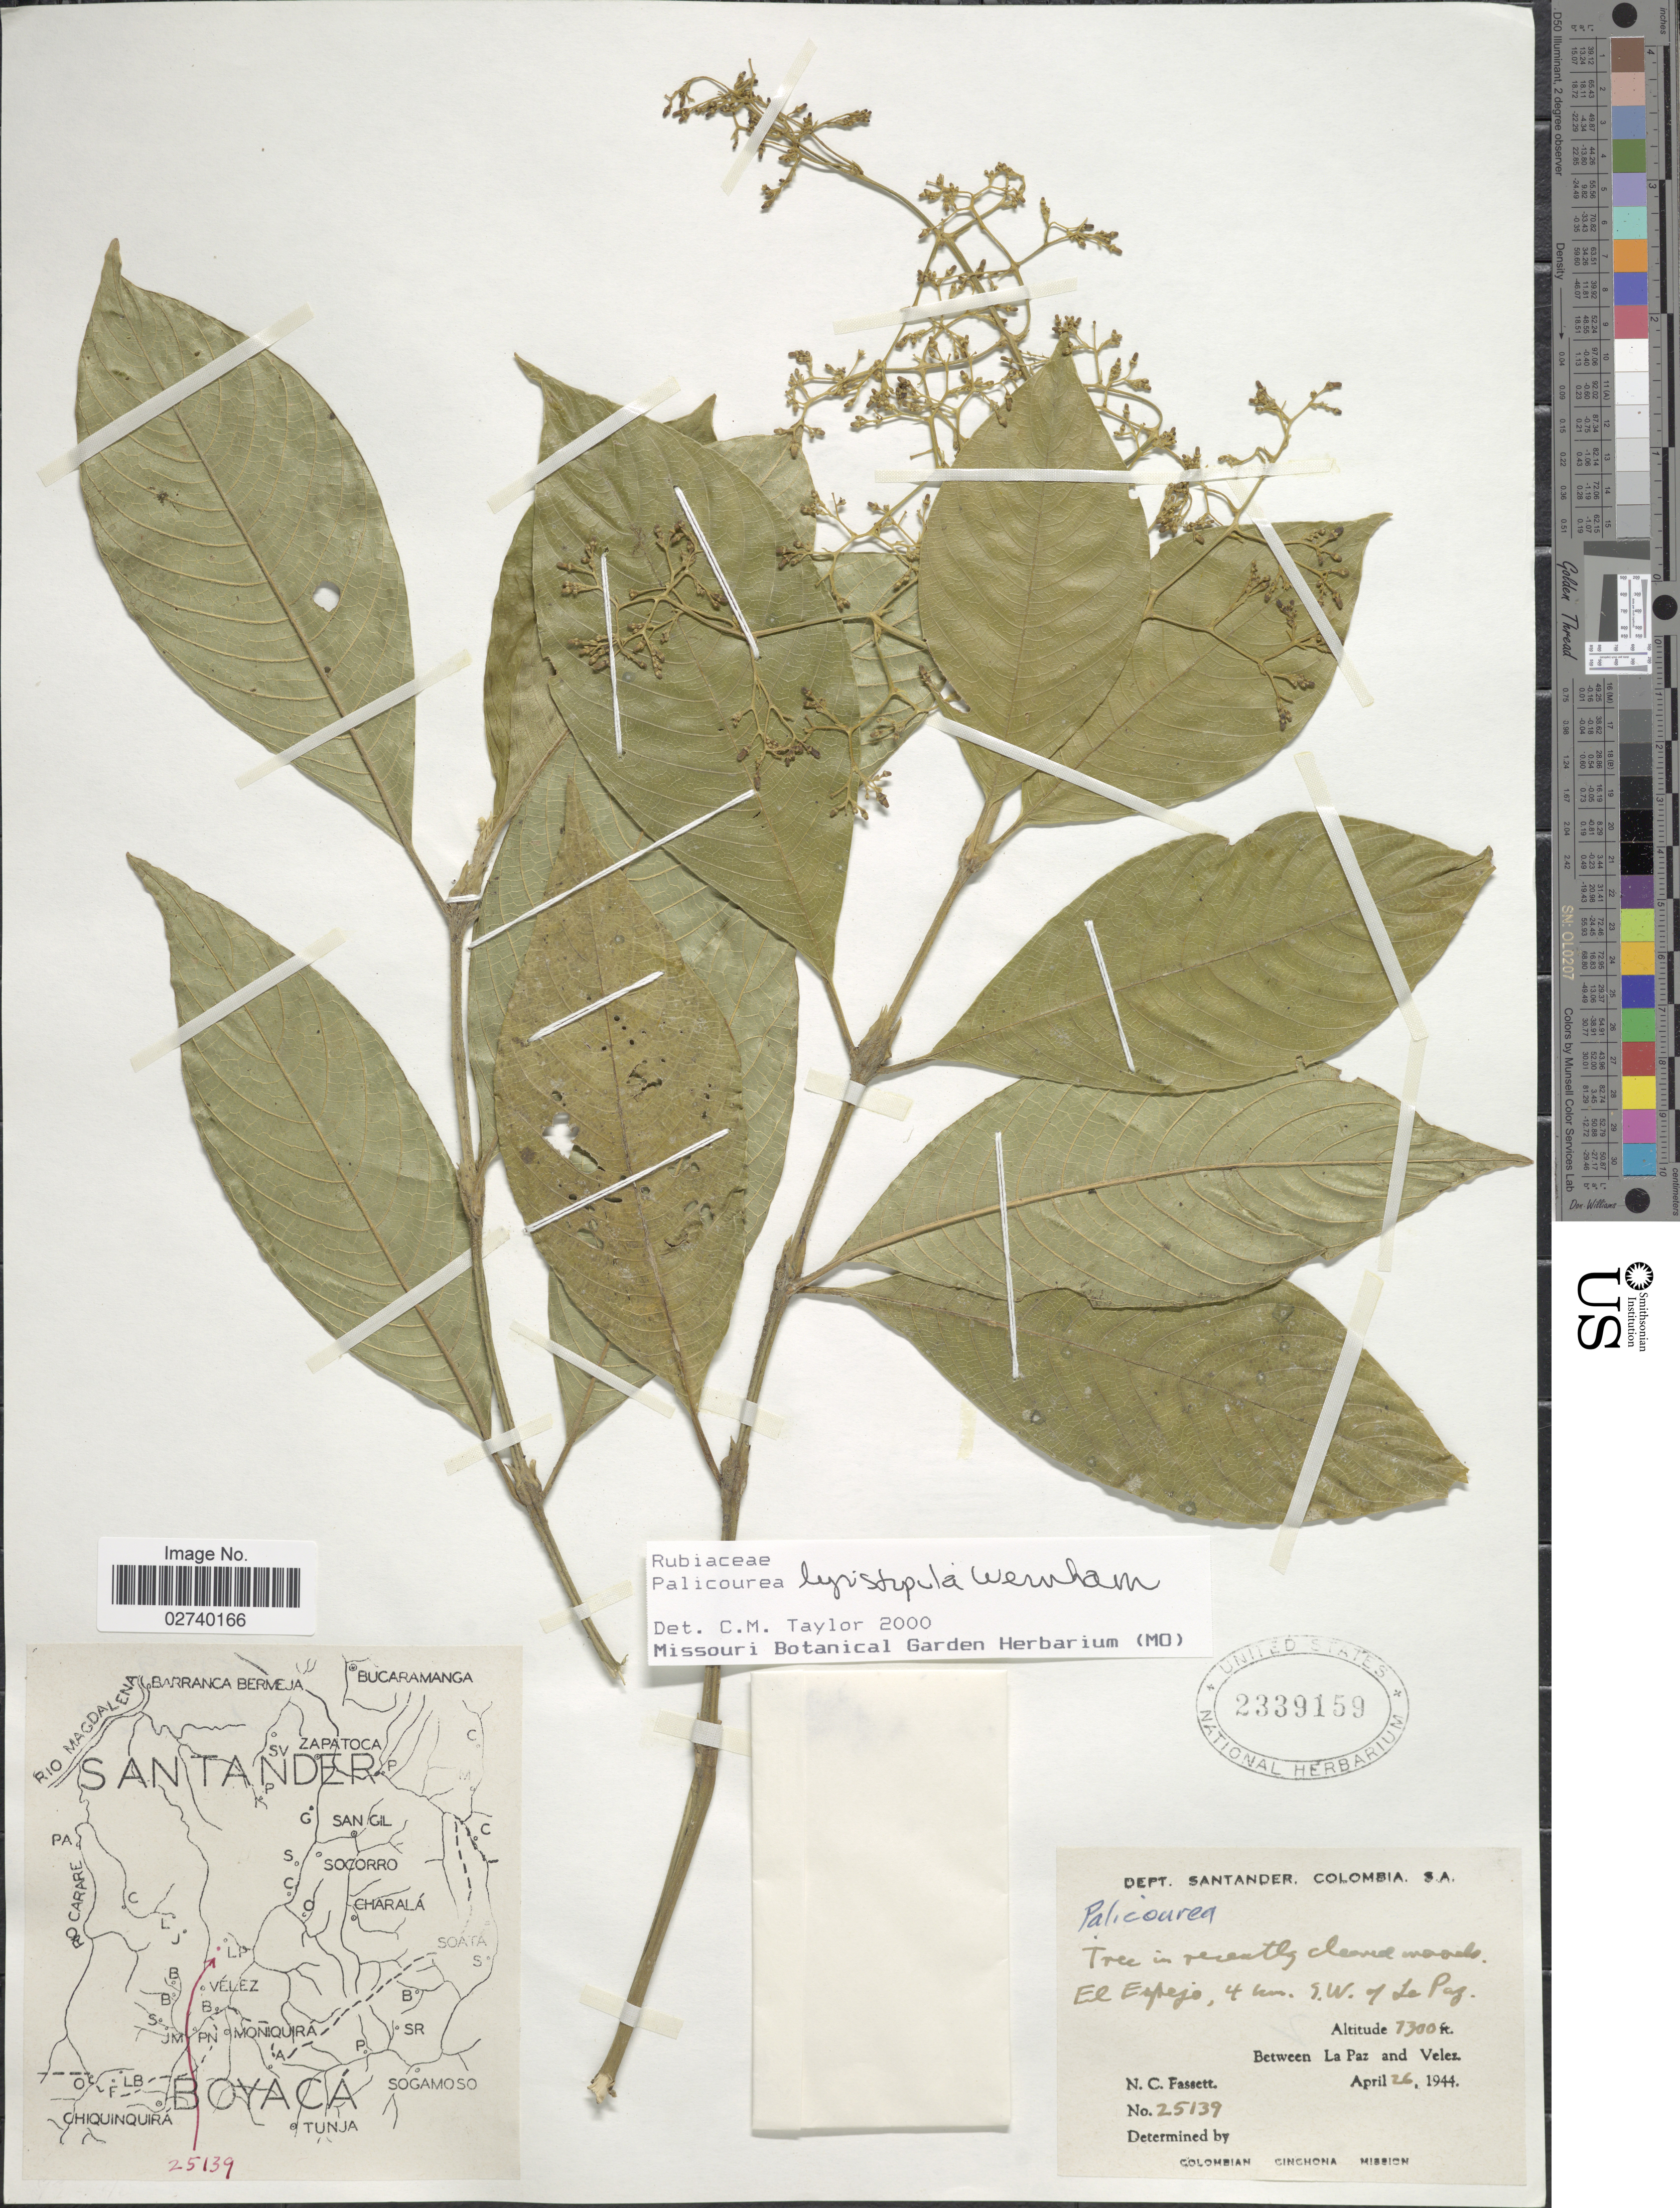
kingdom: Plantae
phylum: Tracheophyta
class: Magnoliopsida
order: Gentianales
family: Rubiaceae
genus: Palicourea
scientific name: Palicourea lyristipula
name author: Wernham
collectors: N. C. Fassett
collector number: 25139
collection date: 1944-04-26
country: Colombia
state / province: Santander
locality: El Espejo, 4 km. S.W. of La Paz, between La Paz and Velez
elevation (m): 2225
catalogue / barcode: US 2339159